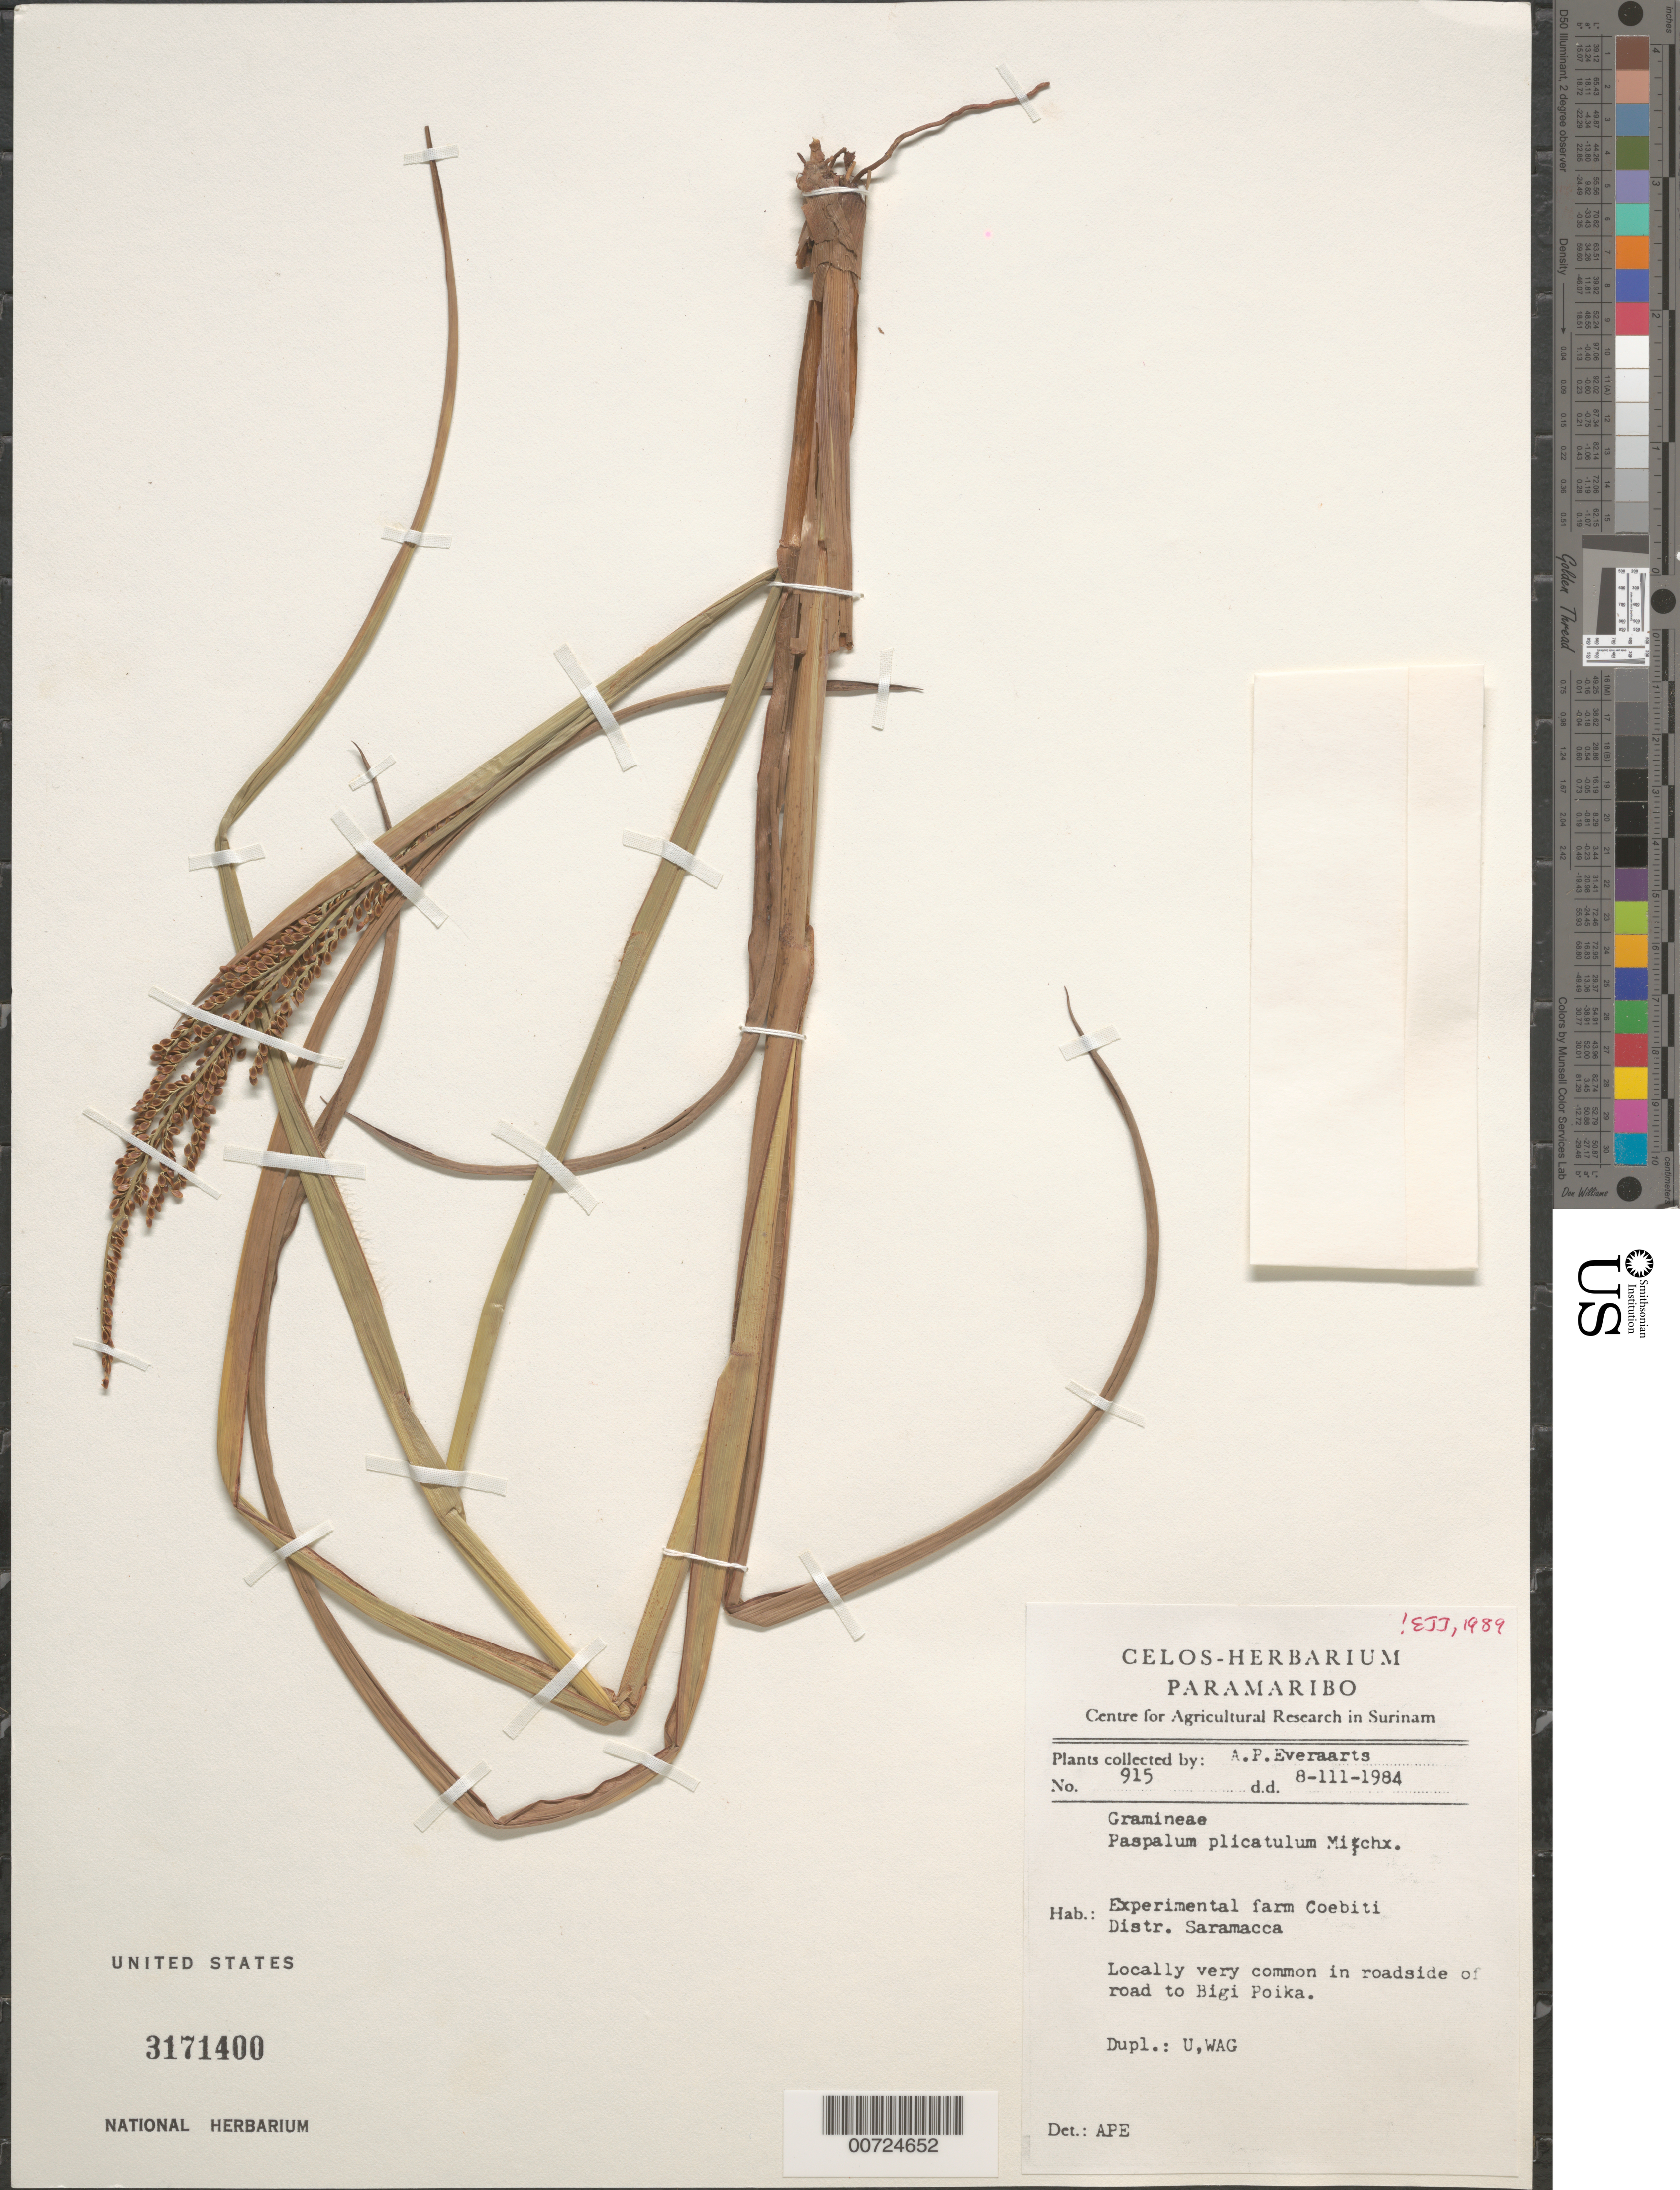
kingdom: Plantae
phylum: Tracheophyta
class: Liliopsida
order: Poales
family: Poaceae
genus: Paspalum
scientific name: Paspalum plicatulum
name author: Michx.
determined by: Judziewicz, E. J.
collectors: A. Everaarts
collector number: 915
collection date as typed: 8-Mar-84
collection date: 1984-03-08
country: Suriname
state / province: Saramacca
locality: Coebiti Experimental Farm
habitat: Roadside of road to Bigi Poika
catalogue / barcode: US 3171400